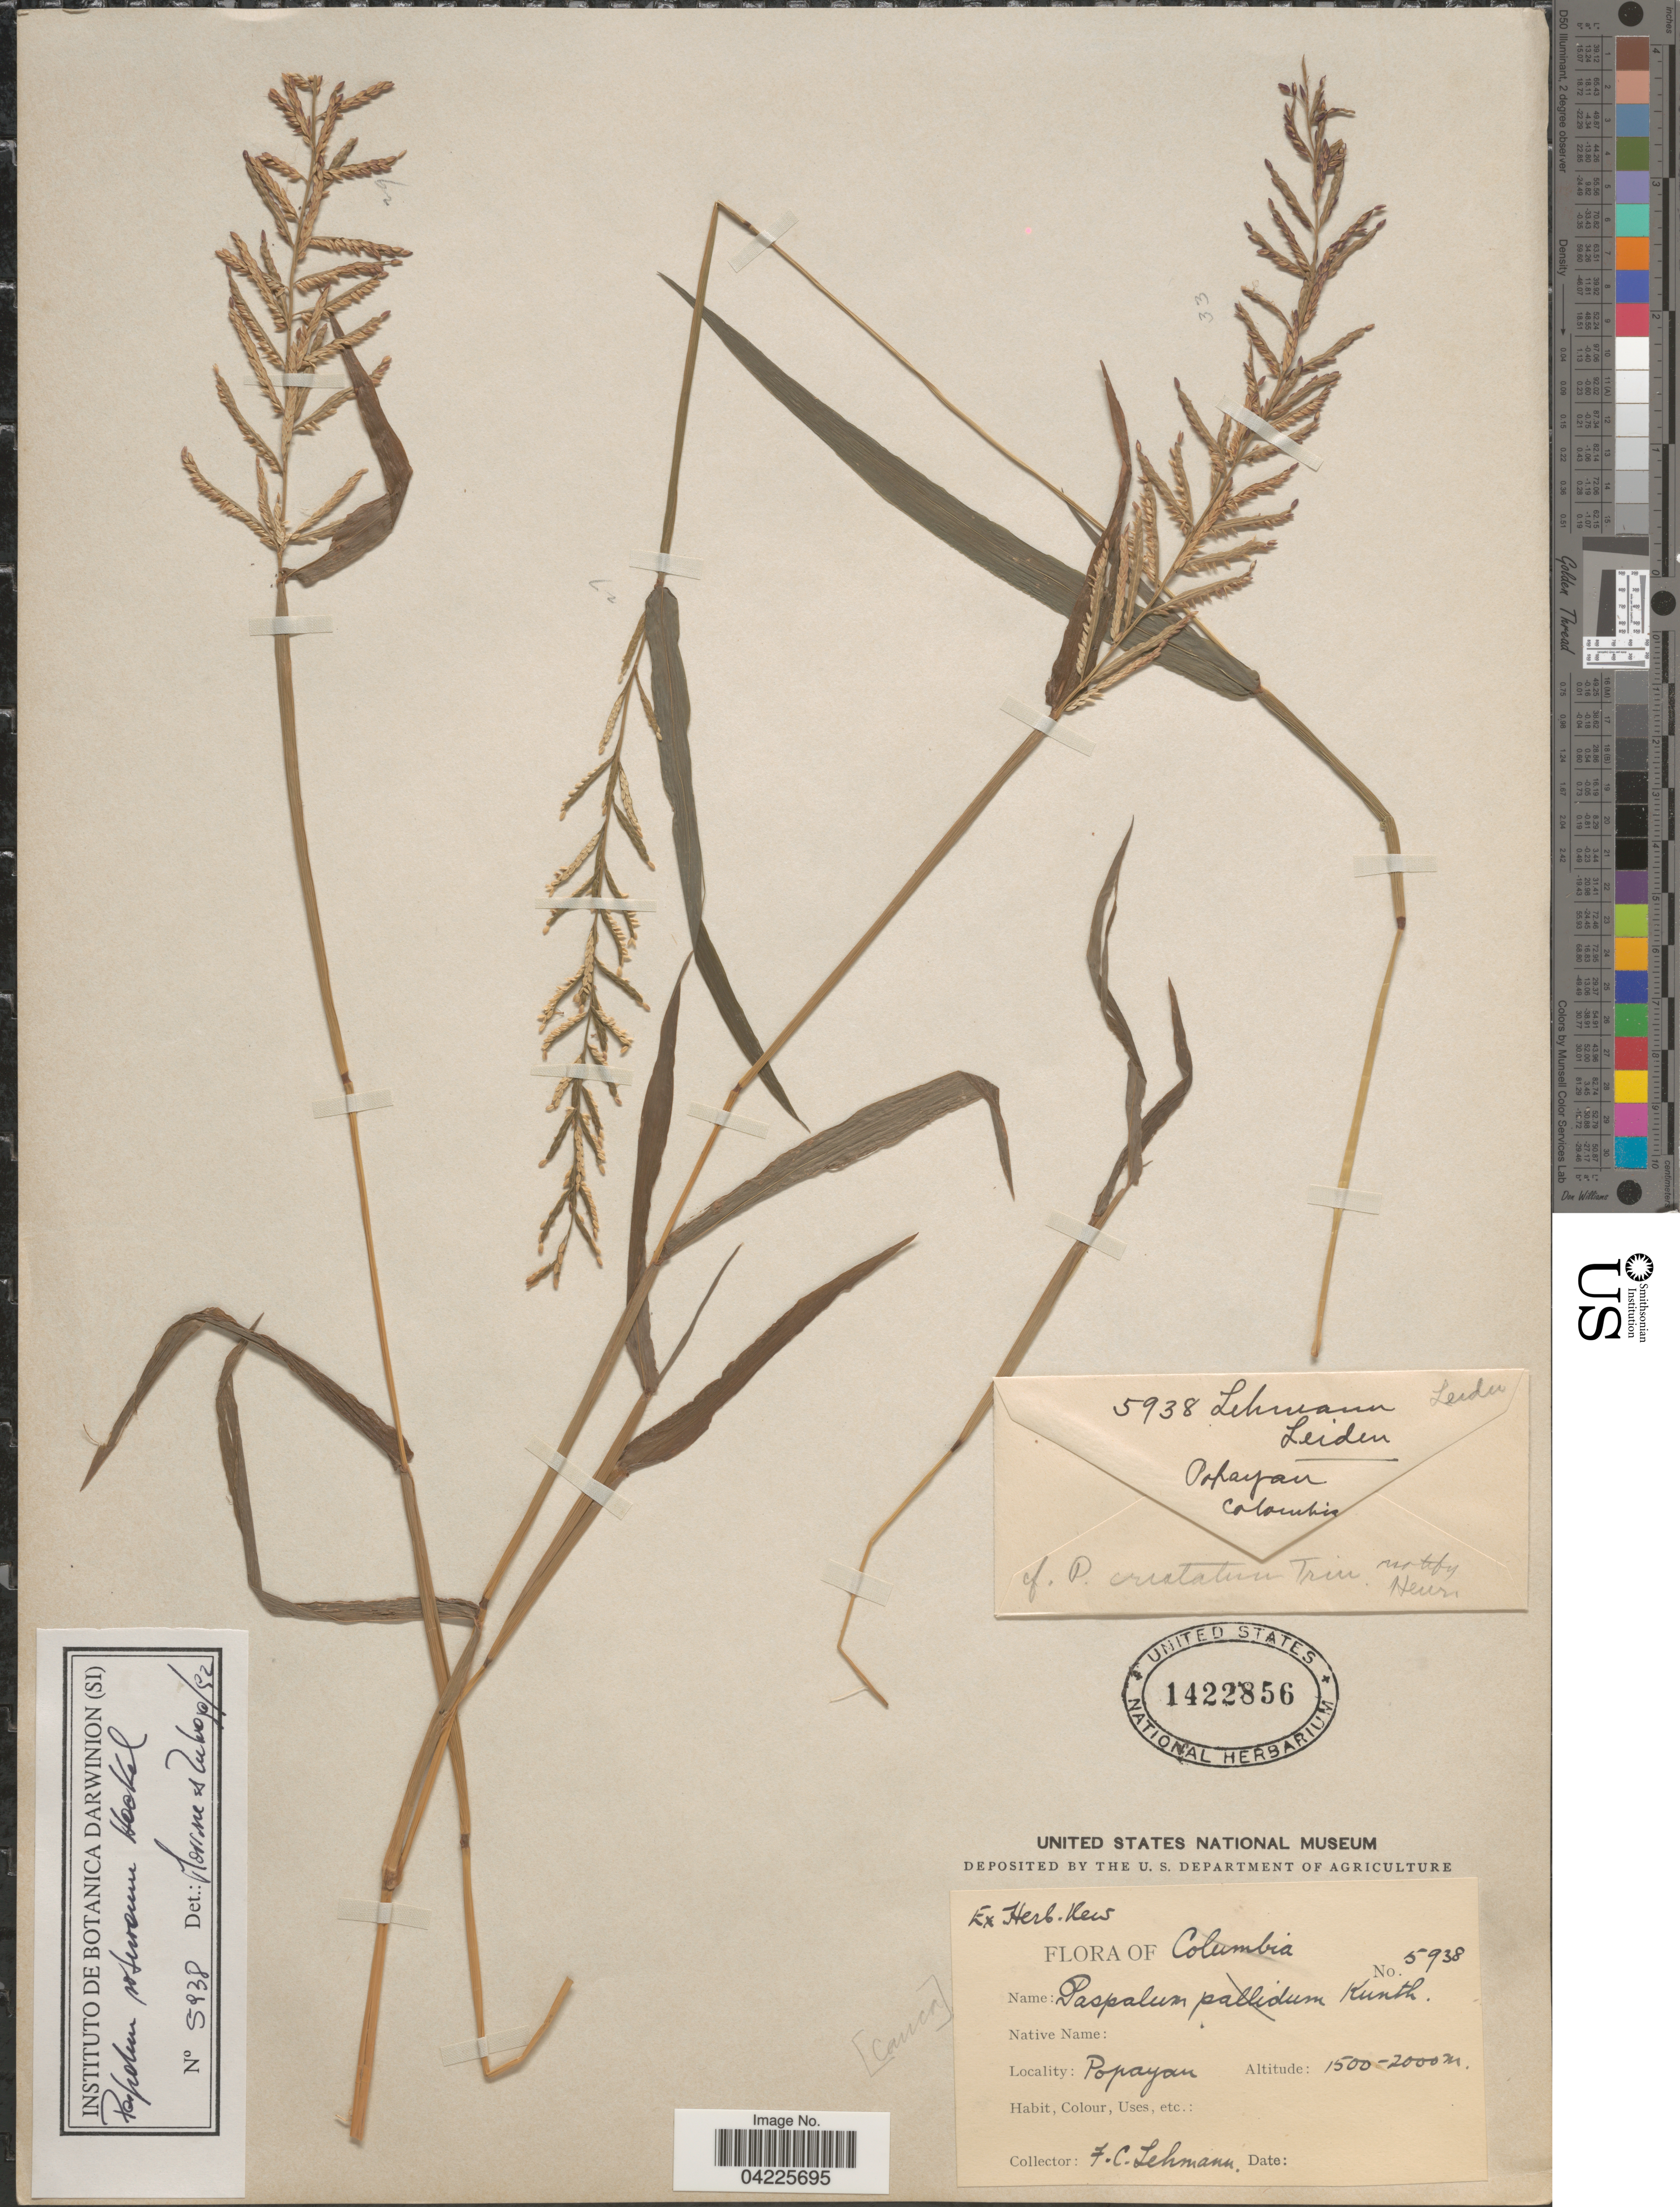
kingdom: Plantae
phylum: Tracheophyta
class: Liliopsida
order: Poales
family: Poaceae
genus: Paspalum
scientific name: Paspalum sodiroanum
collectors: F. C. Lehmann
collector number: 5938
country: Colombia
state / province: Cauca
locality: Popayan.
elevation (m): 1500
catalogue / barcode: US 1422856